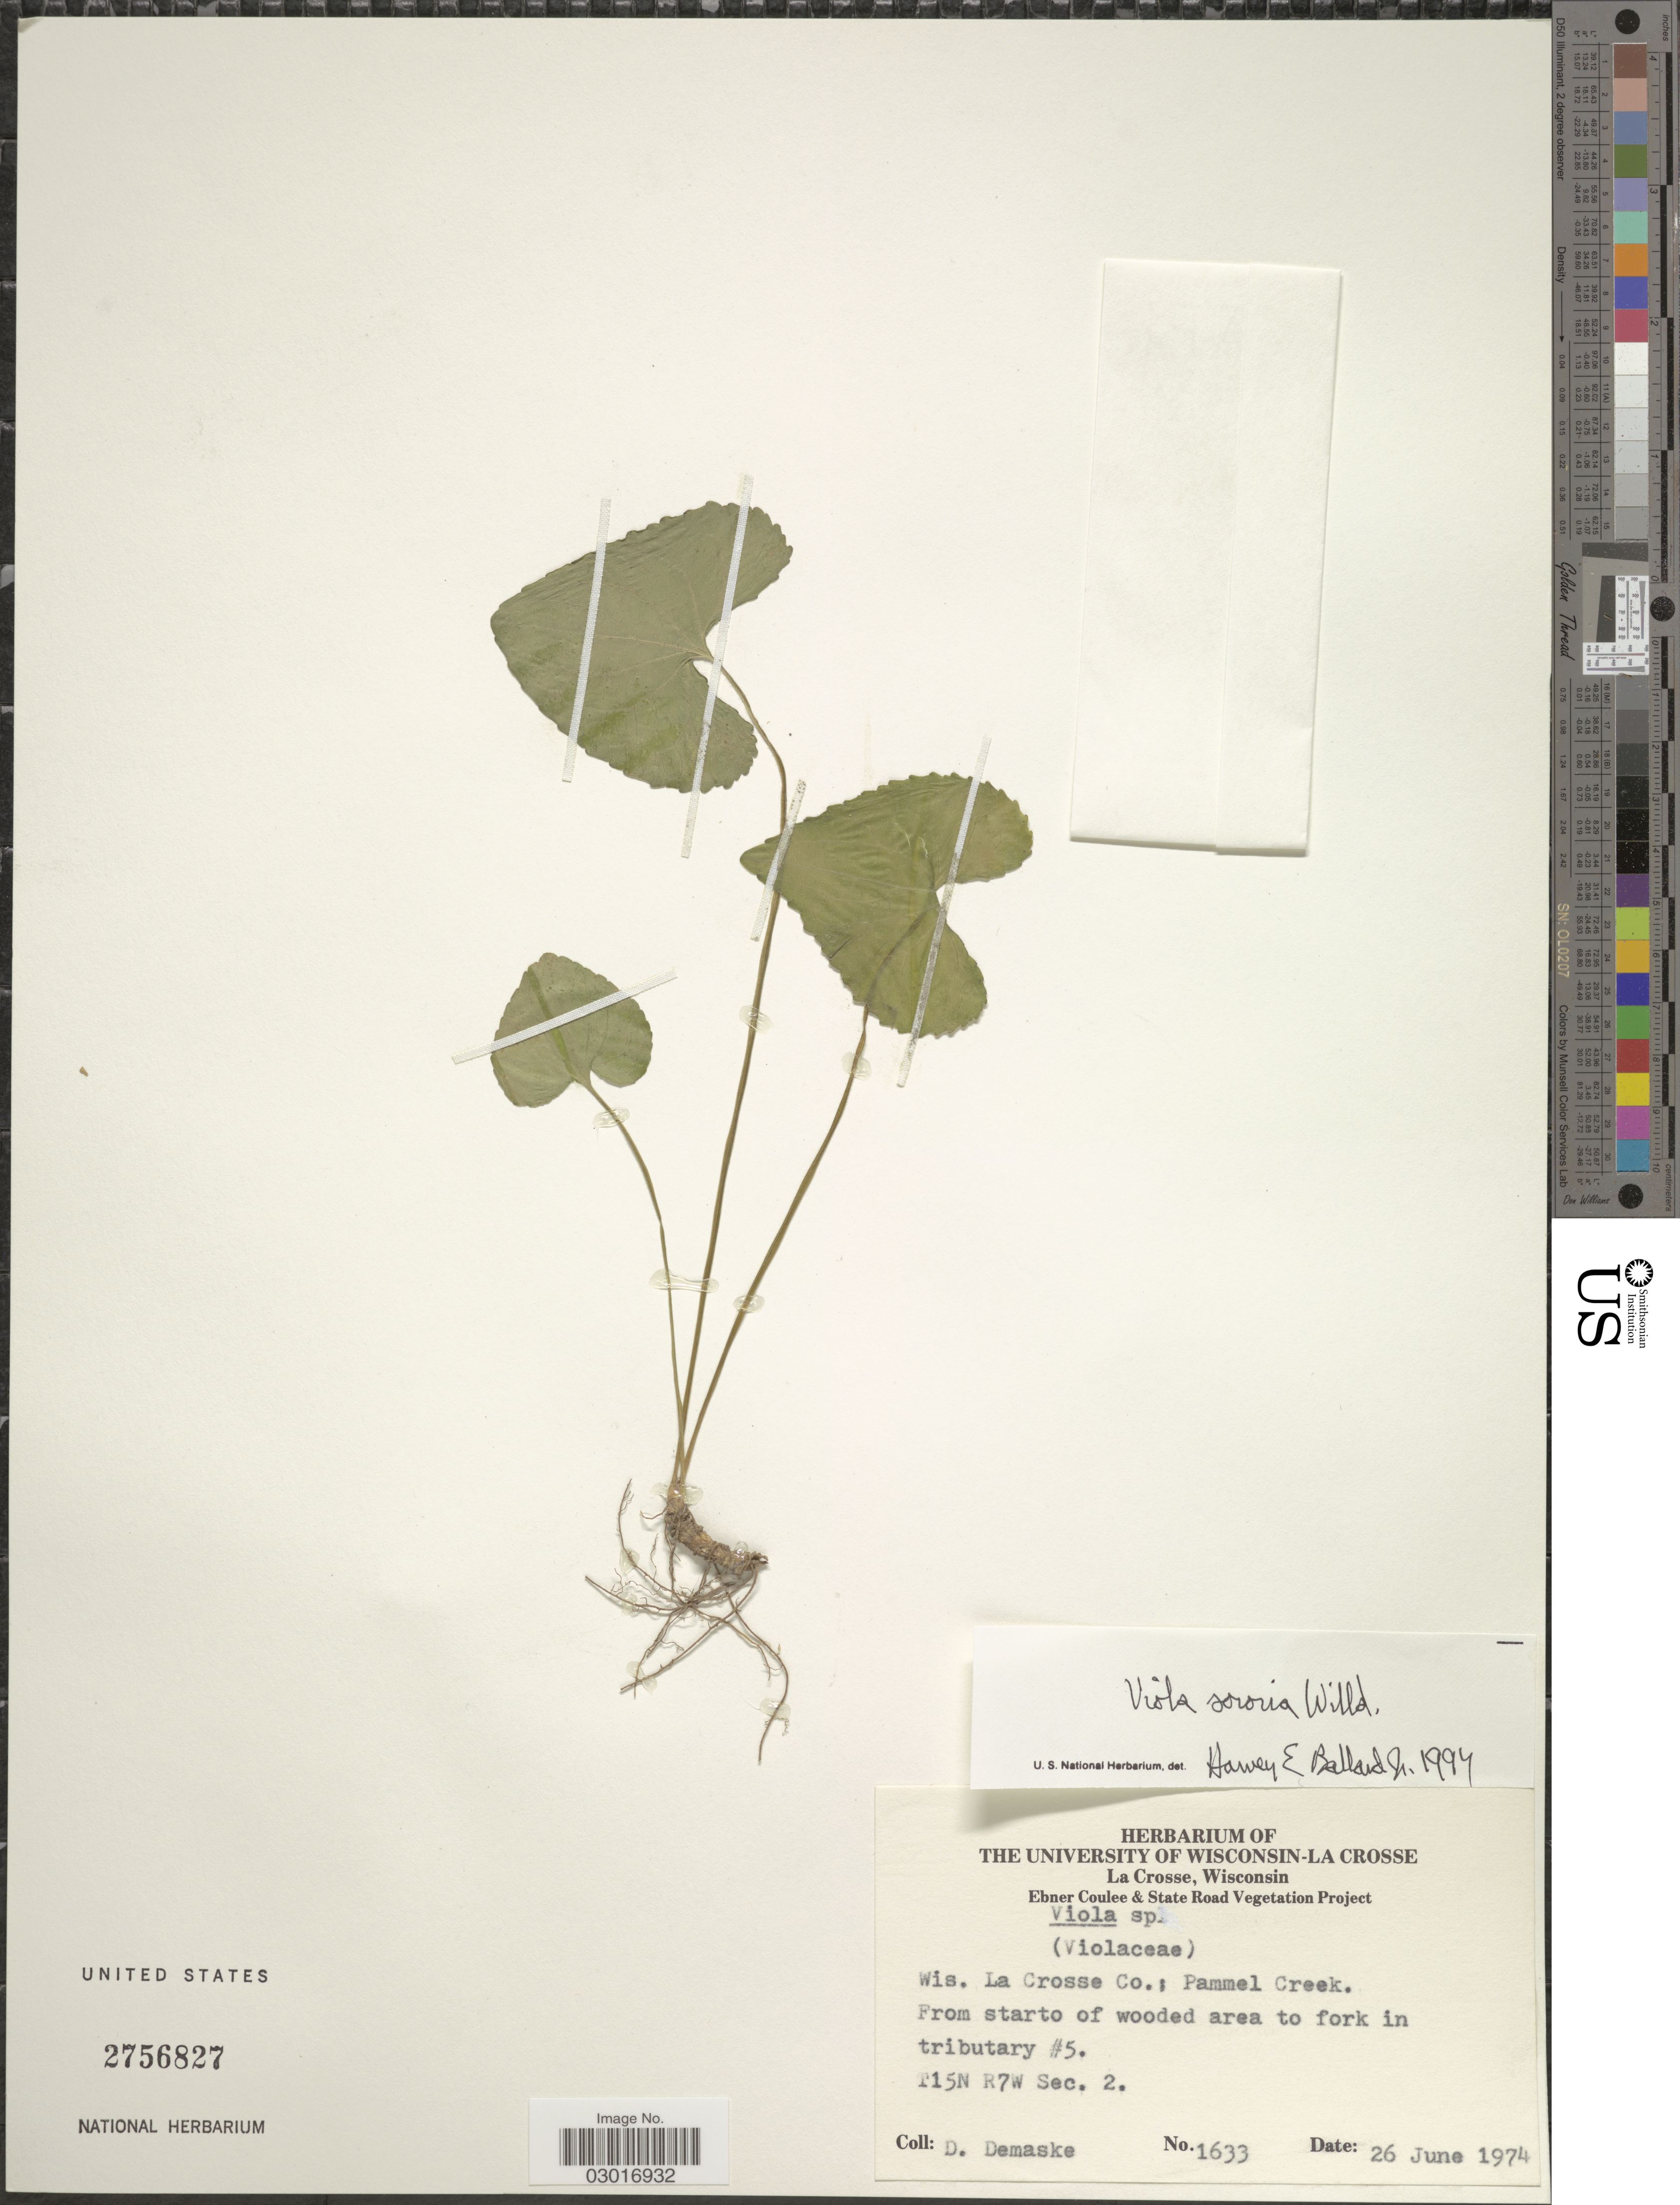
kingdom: Plantae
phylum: Tracheophyta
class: Magnoliopsida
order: Malpighiales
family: Violaceae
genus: Viola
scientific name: Viola sororia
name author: Willd.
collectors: D. Demaske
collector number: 1633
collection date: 1974-06-26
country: United States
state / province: Wisconsin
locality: La Crosse Co.; Pammel Creek. T15N R7W Sec. 2.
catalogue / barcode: US 2756827